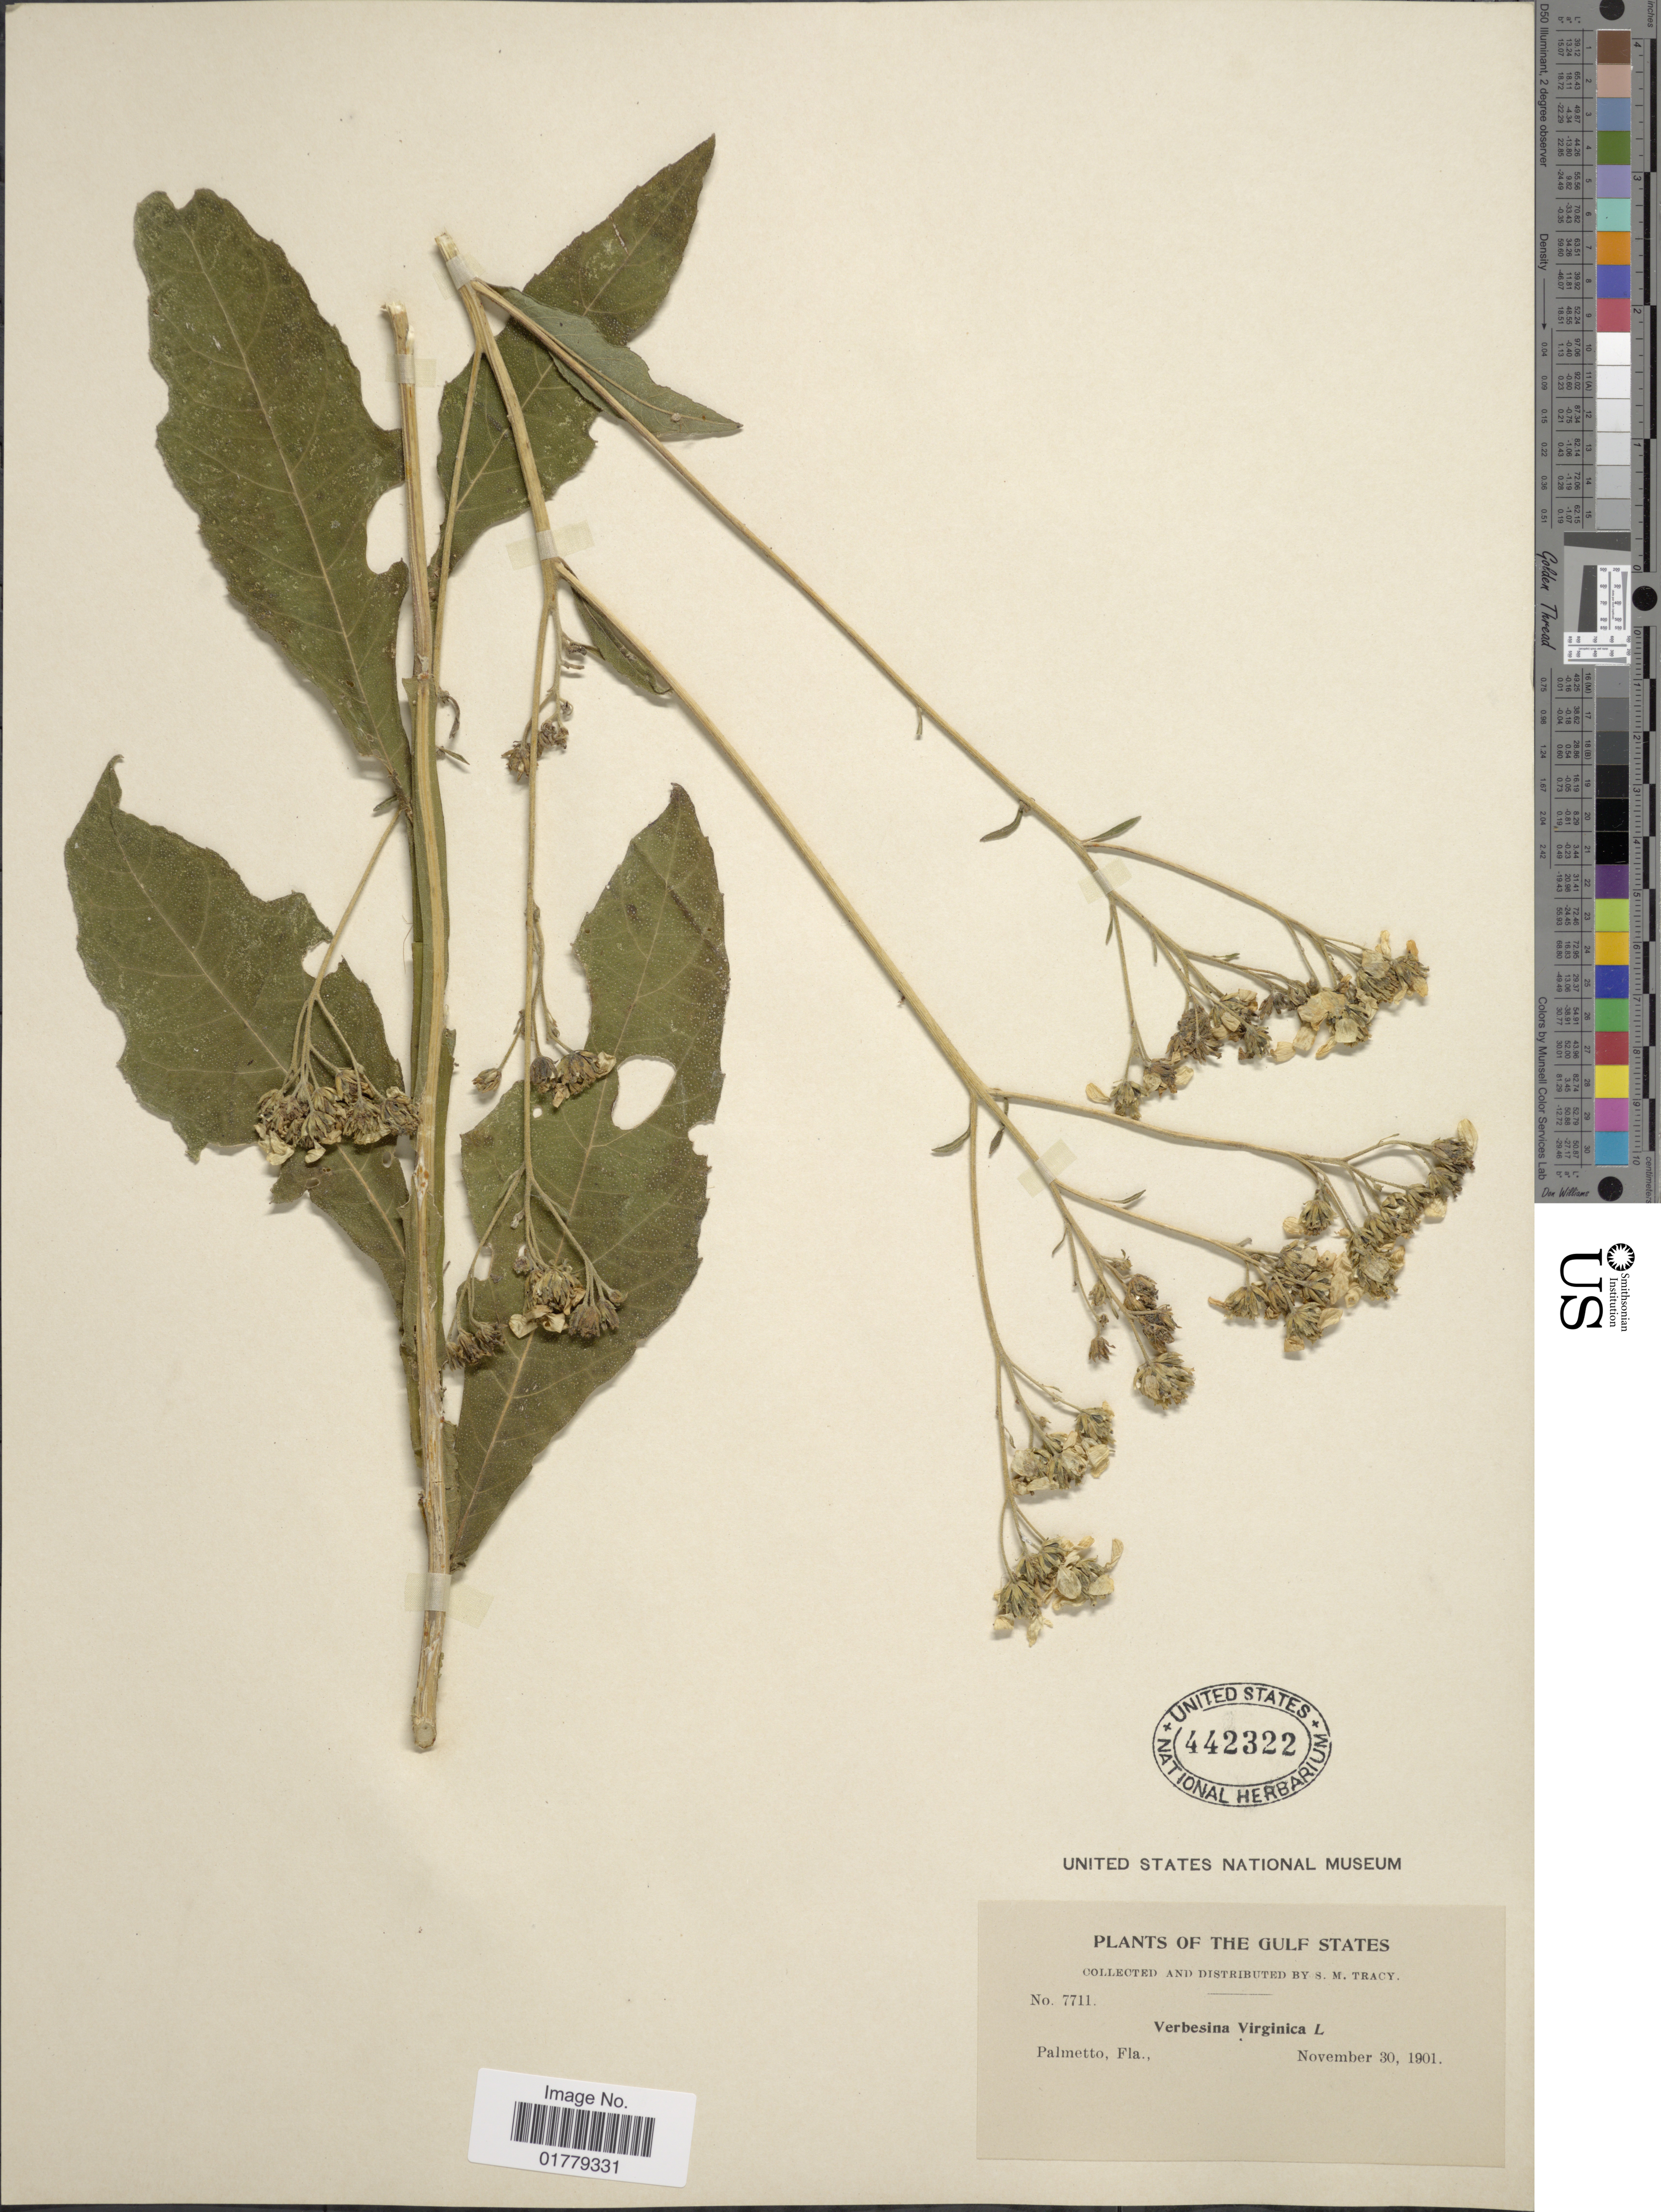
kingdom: Plantae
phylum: Tracheophyta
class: Magnoliopsida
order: Asterales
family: Asteraceae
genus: Verbesina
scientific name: Verbesina virginica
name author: L.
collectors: S. M. Tracy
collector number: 7711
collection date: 1901-11-30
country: United States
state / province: Florida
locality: Gulf States. Palmetto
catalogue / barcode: US 442322